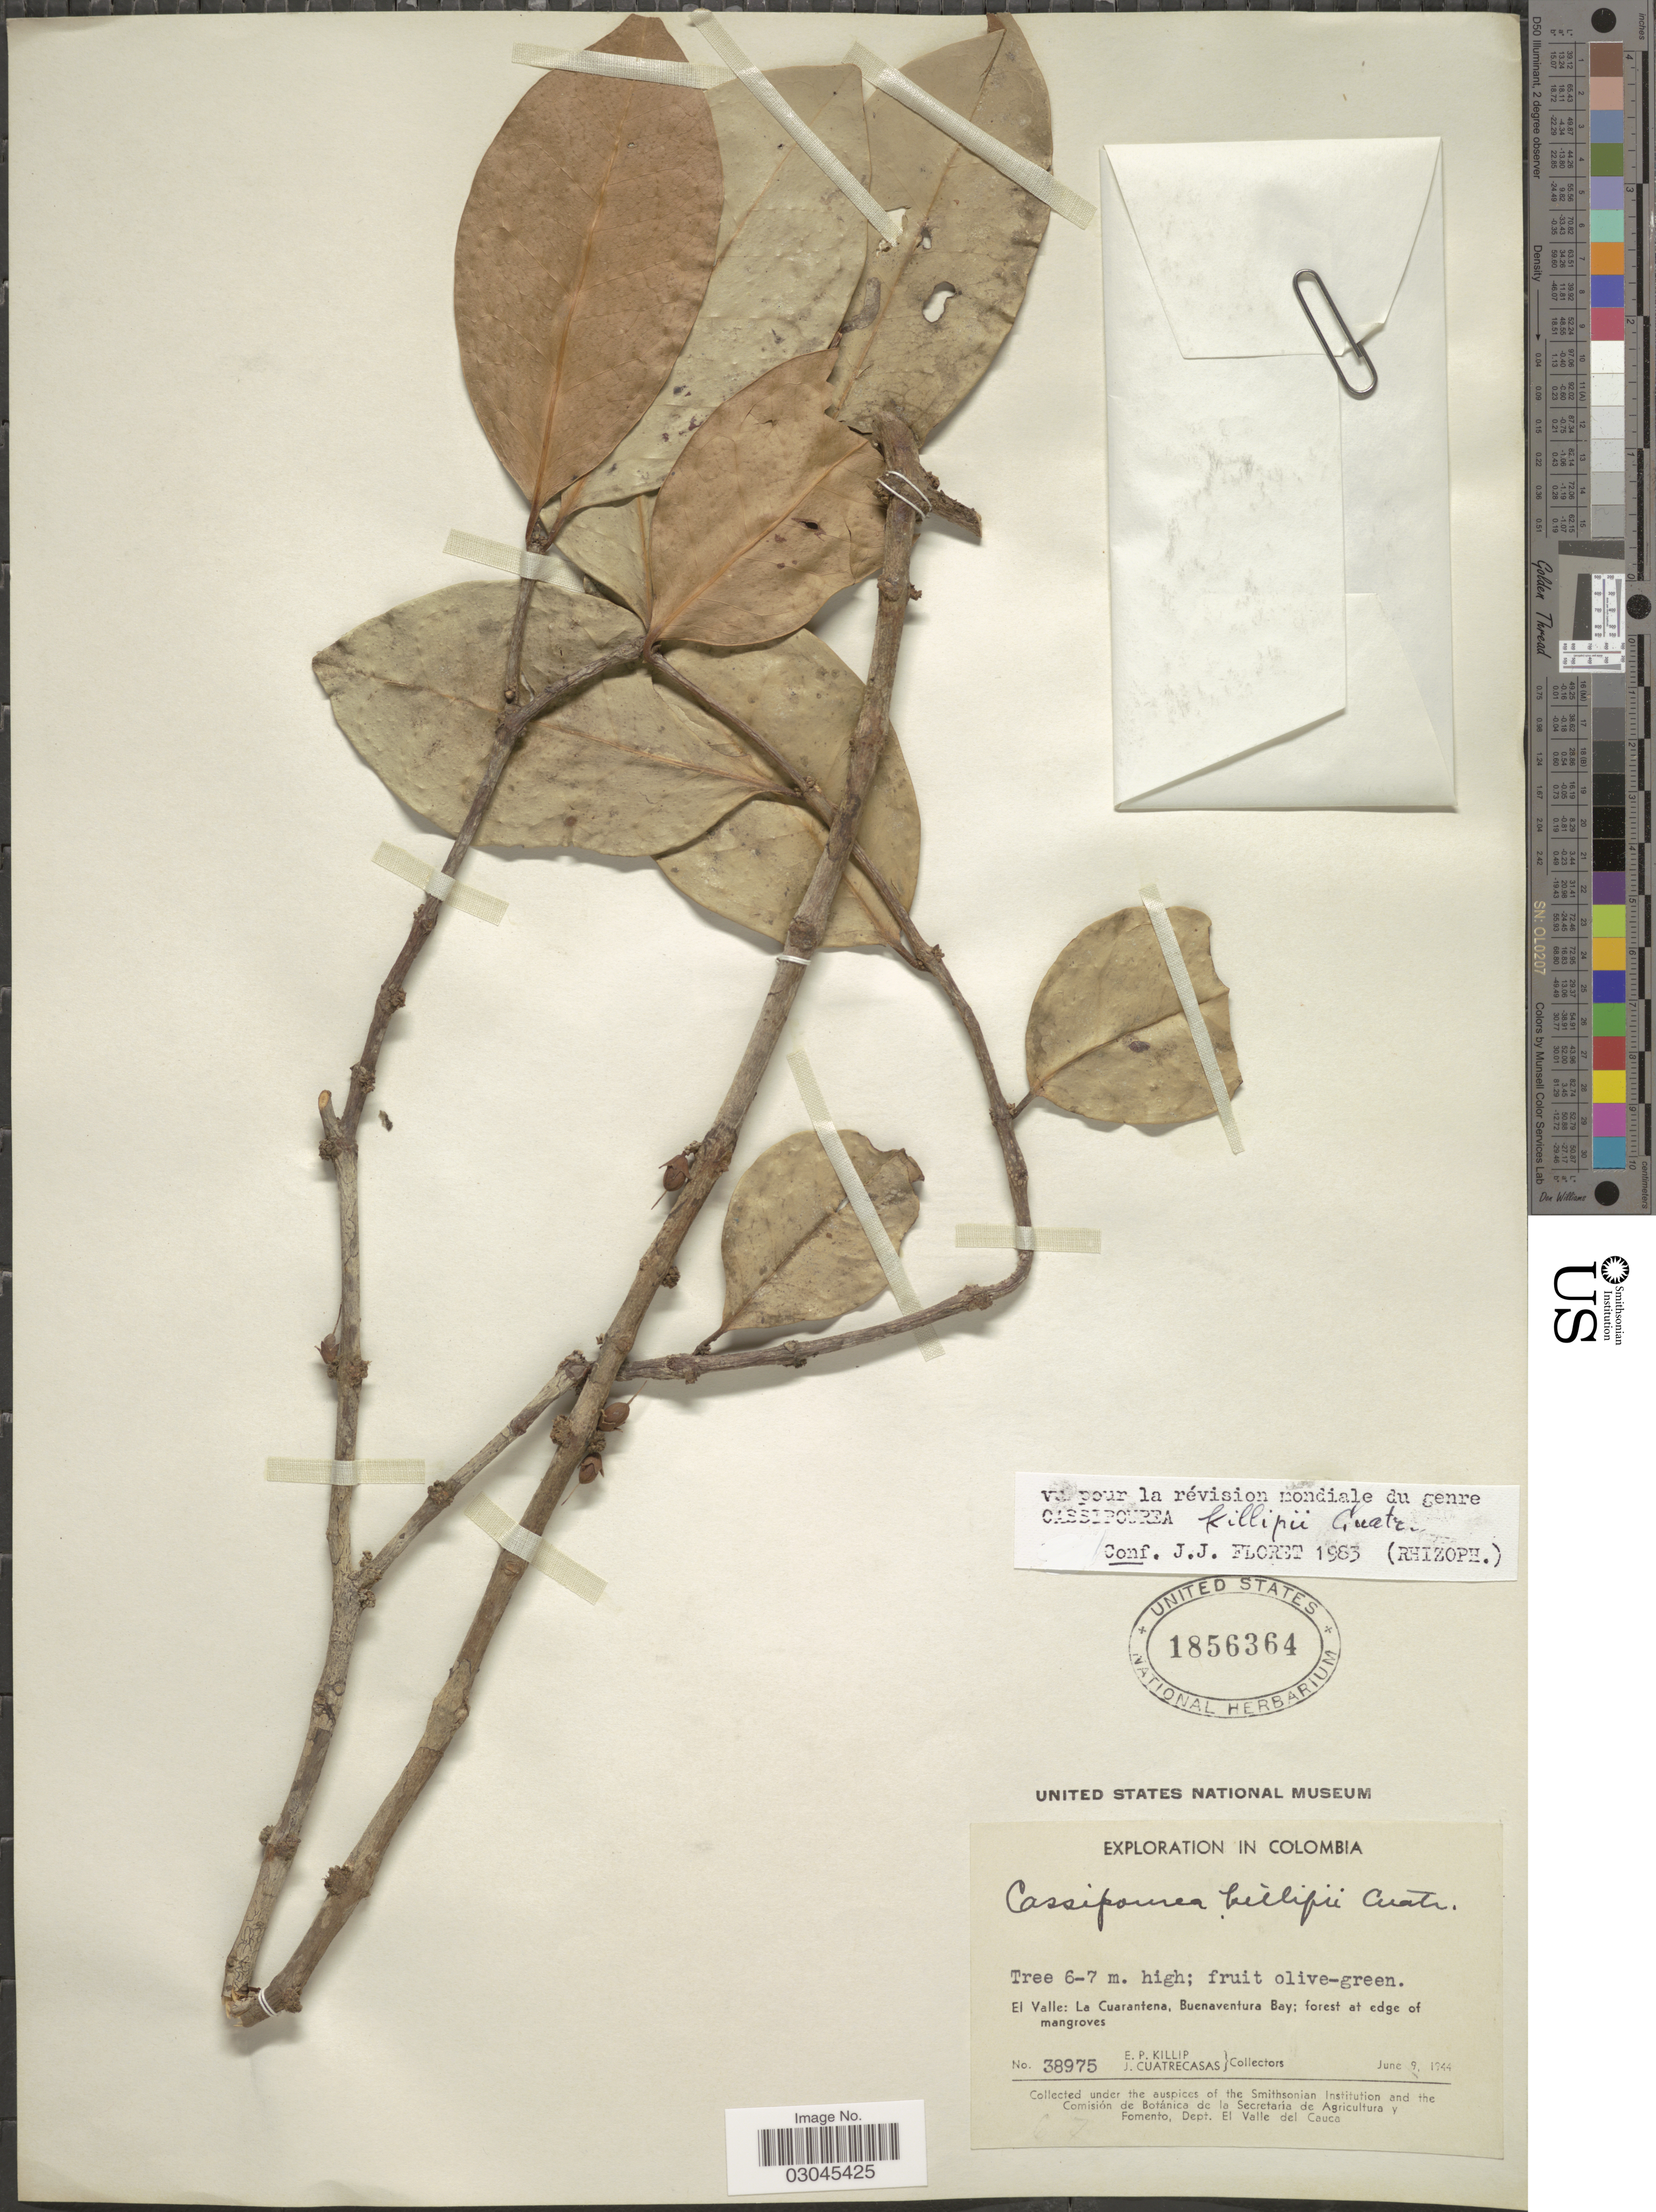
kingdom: Plantae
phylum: Tracheophyta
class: Magnoliopsida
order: Malpighiales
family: Rhizophoraceae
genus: Cassipourea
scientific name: Cassipourea killipii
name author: Cuatrec.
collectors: E. P. Killip & J. Cuatrecasas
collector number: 38975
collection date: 1944-06-09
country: Colombia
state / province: Valle del Cauca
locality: El valle: La Cuarantena, Buenaventura Bay.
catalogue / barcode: US 1856364